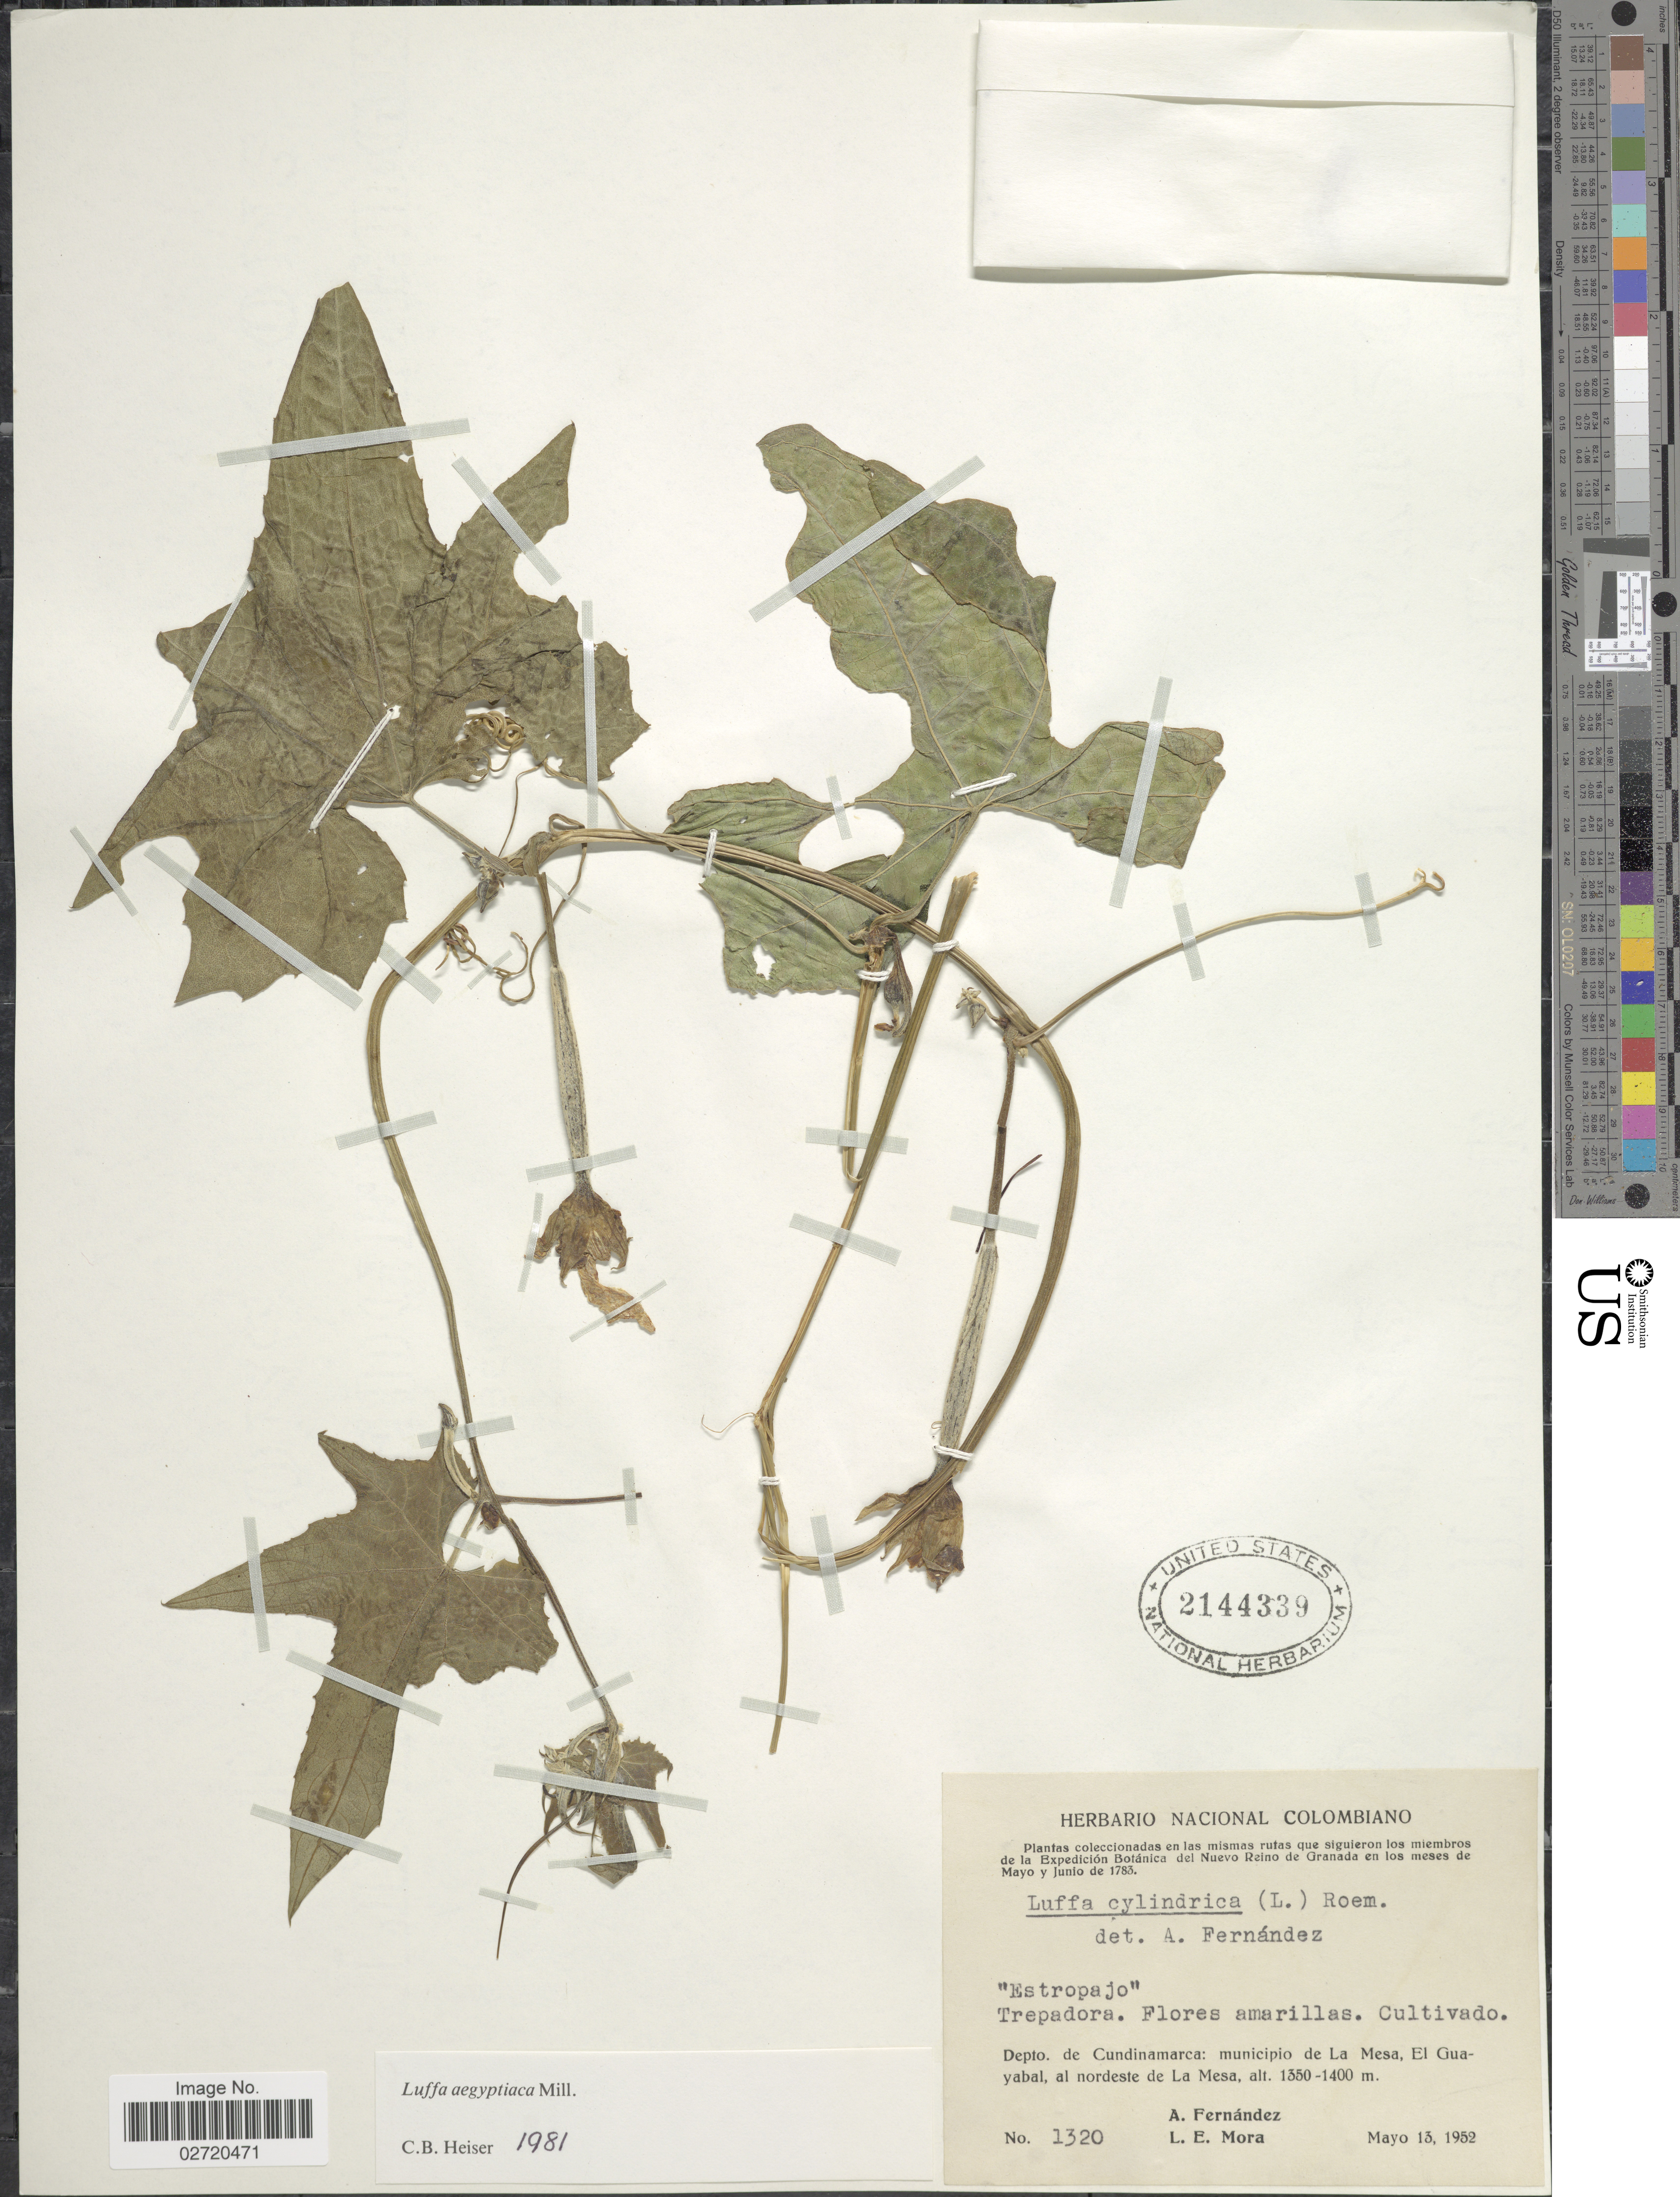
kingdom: Plantae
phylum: Tracheophyta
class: Magnoliopsida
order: Cucurbitales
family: Cucurbitaceae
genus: Luffa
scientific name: Luffa aegyptiaca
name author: Mill.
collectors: A. Fernández & L. Mora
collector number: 1320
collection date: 1952-05-13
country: Colombia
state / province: Cundinamarca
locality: Depto. de Cundinamarca: municipio de La Mesa, El Guayabal, al nordestee de La Mesa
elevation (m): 1350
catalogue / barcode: US 2144339